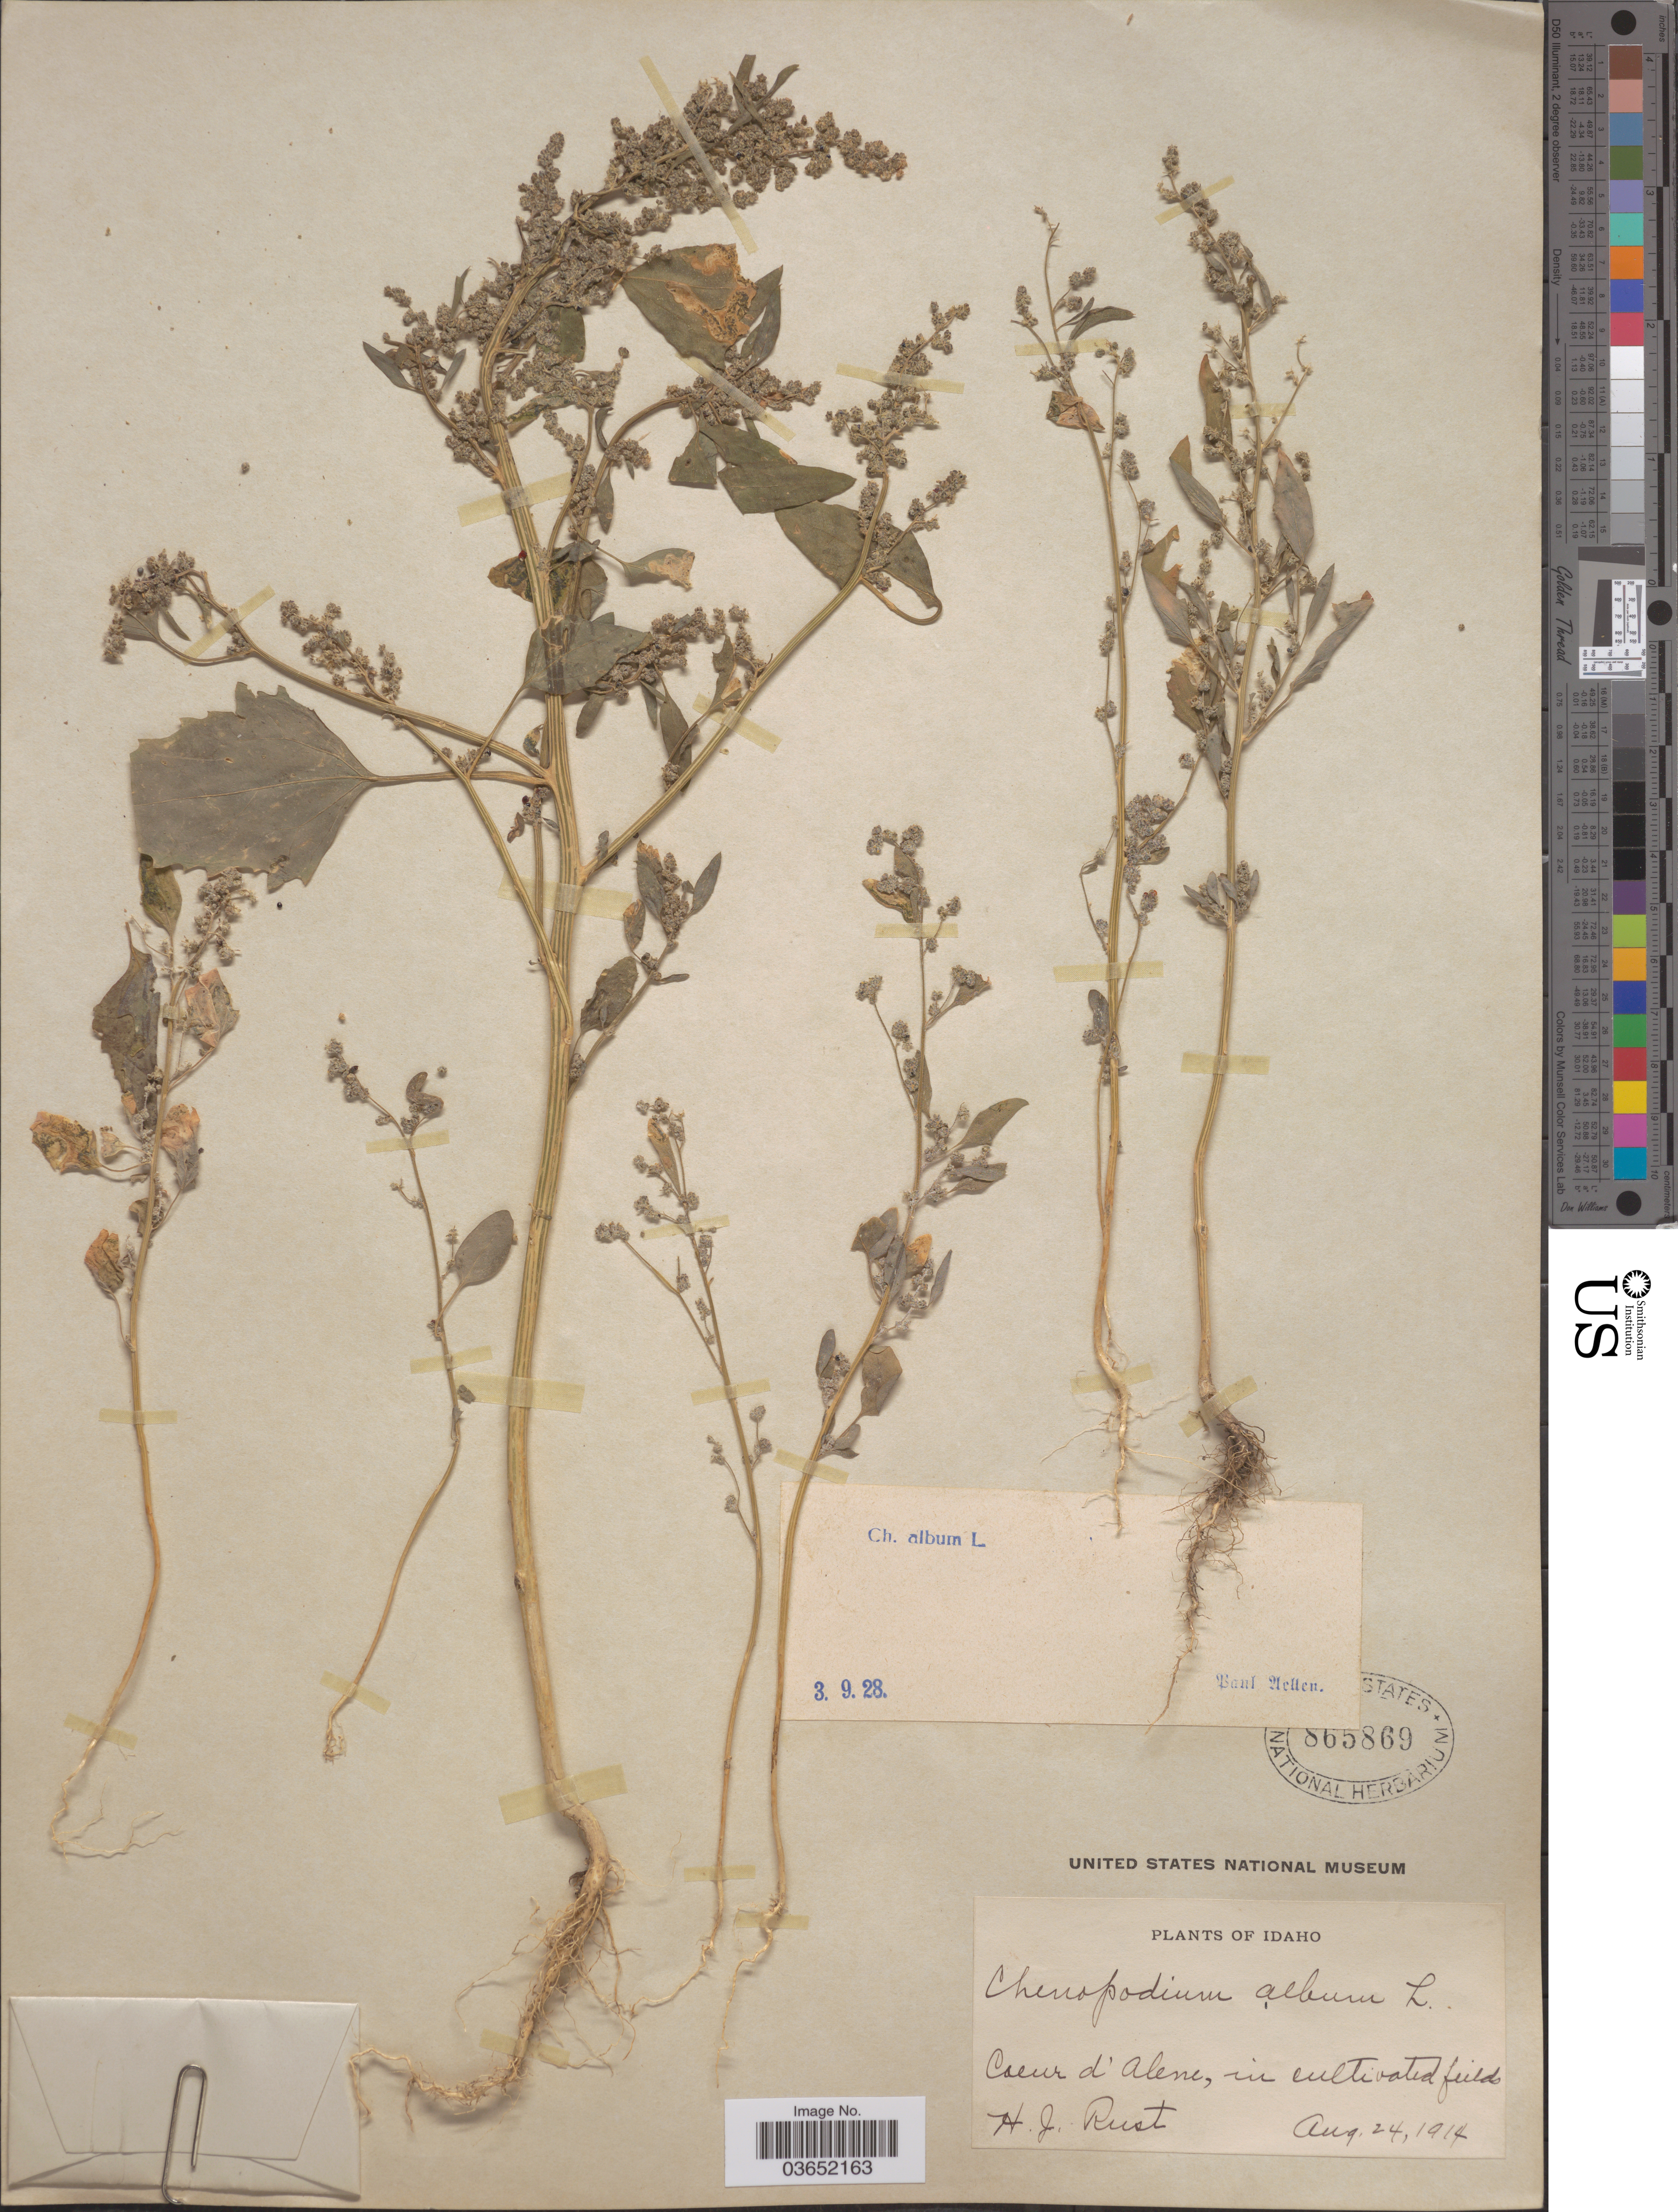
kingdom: Plantae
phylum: Tracheophyta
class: Magnoliopsida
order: Caryophyllales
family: Amaranthaceae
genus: Chenopodium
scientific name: Chenopodium album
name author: L.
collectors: H. J. Rust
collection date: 1914-08-24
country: United States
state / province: Idaho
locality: Coeur d'Alene, in cultivated field.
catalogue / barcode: US 865869